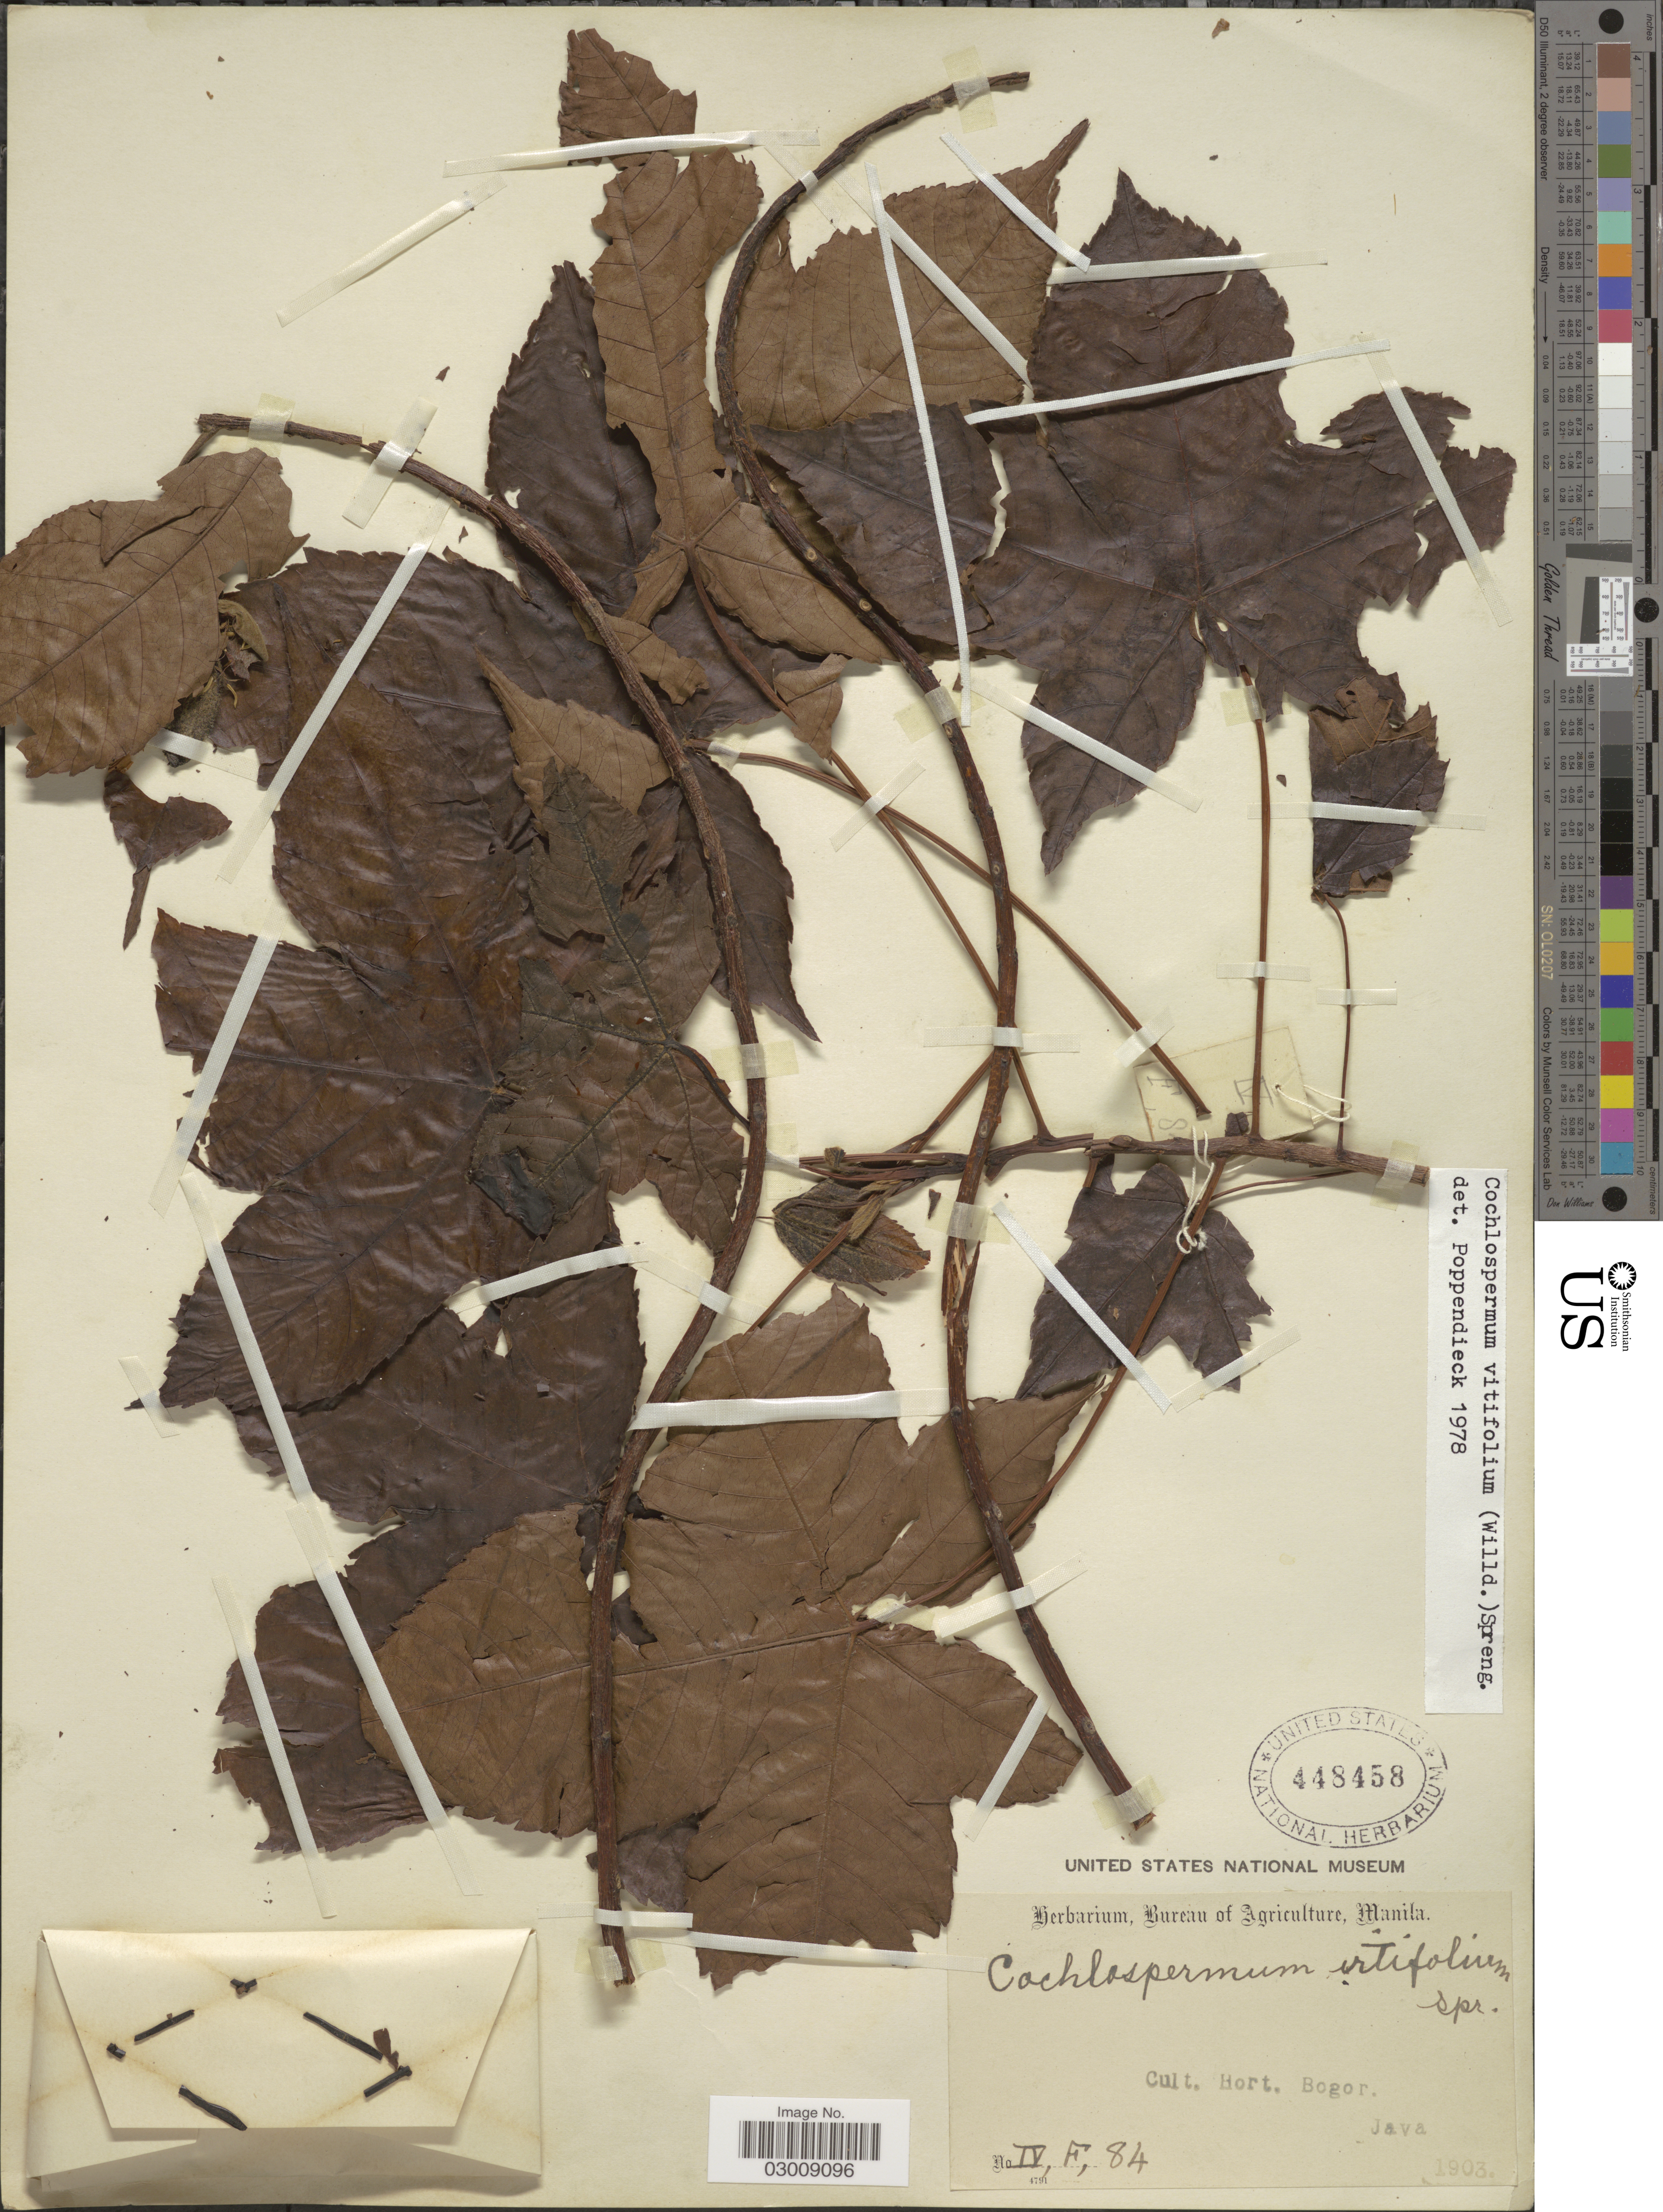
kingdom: Plantae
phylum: Tracheophyta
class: Magnoliopsida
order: Malvales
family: Cochlospermaceae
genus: Cochlospermum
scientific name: Cochlospermum vitifolium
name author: (Willd.) Spreng.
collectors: Ex herb. Bureau of Agriculture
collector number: IV,F,84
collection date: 1903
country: Indonesia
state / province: Java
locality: Hort. Bogor.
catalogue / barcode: US 448458